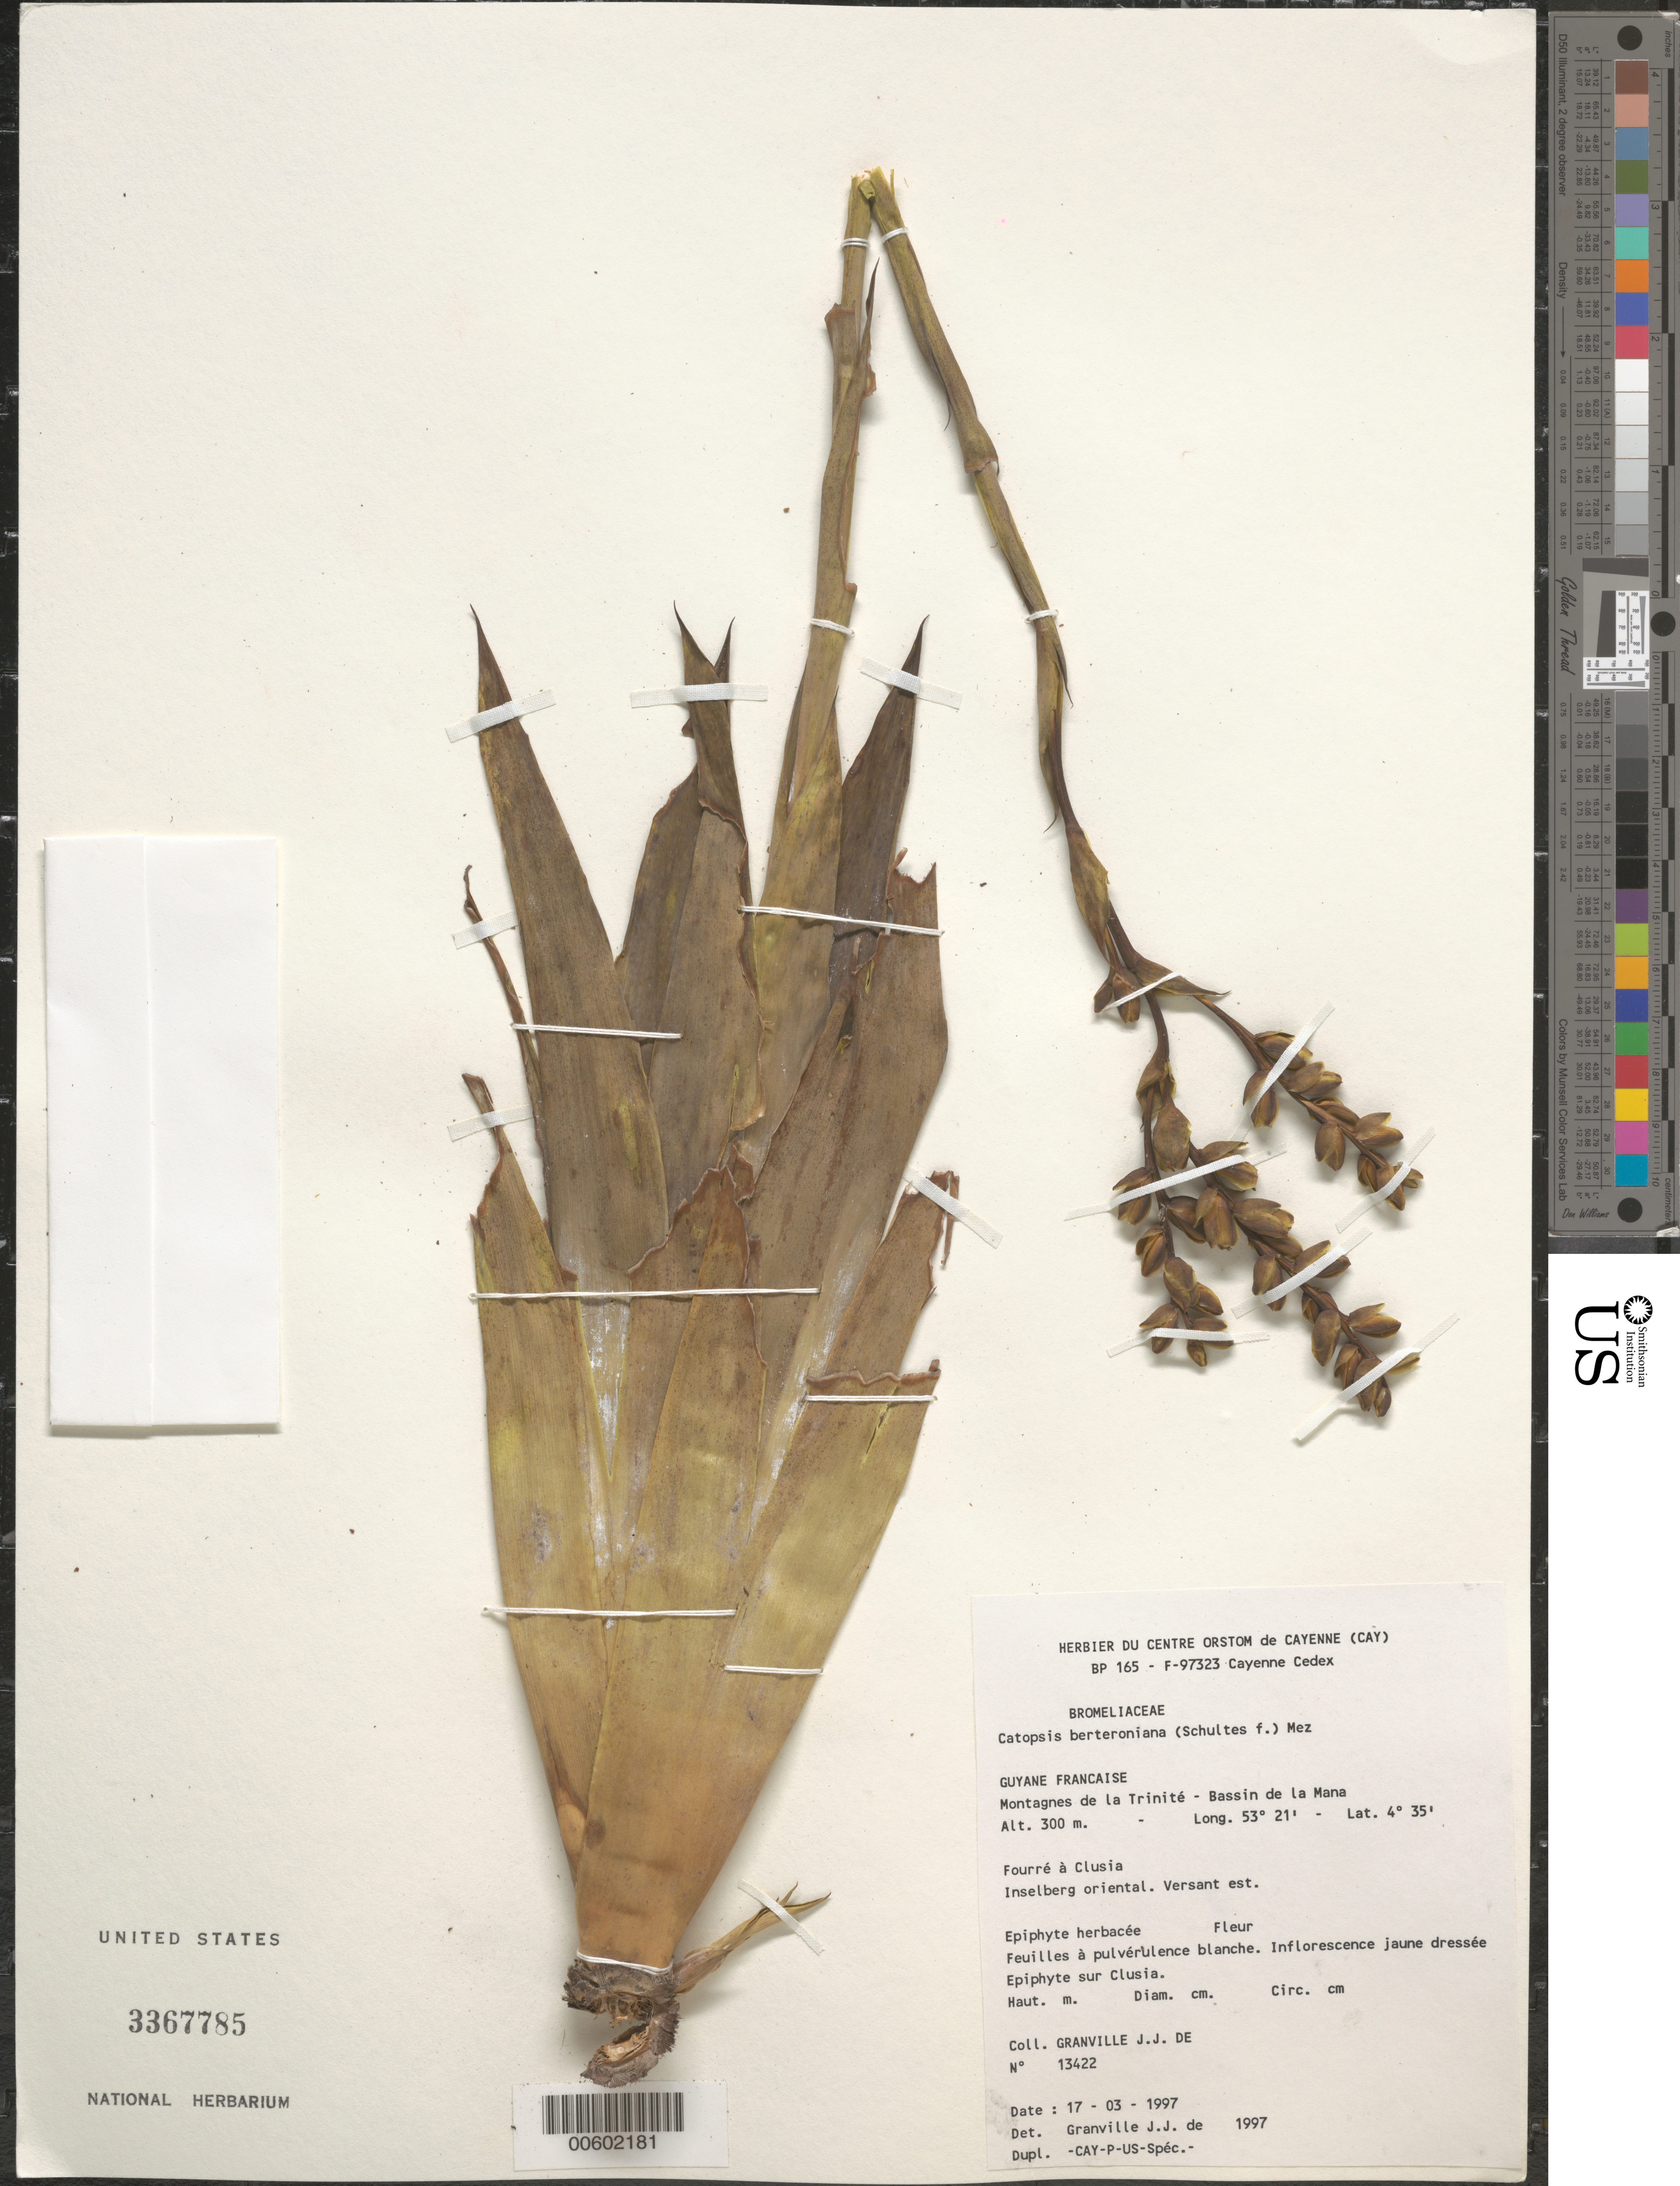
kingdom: Plantae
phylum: Tracheophyta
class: Liliopsida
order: Poales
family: Bromeliaceae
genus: Catopsis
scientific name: Catopsis berteroniana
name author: (Schult. & Schult. f.) Mez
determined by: Granville, J. J. de, (CAY), Institut de Recherche pour le Developpement (IRD) (FRENCH GUIANA)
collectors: J.-J. de Granville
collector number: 13422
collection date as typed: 17-Mar-97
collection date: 1997-03-17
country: French Guiana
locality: Montagnes de la Trinité, Bassin de la Mana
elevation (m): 300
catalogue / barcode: US 3367785